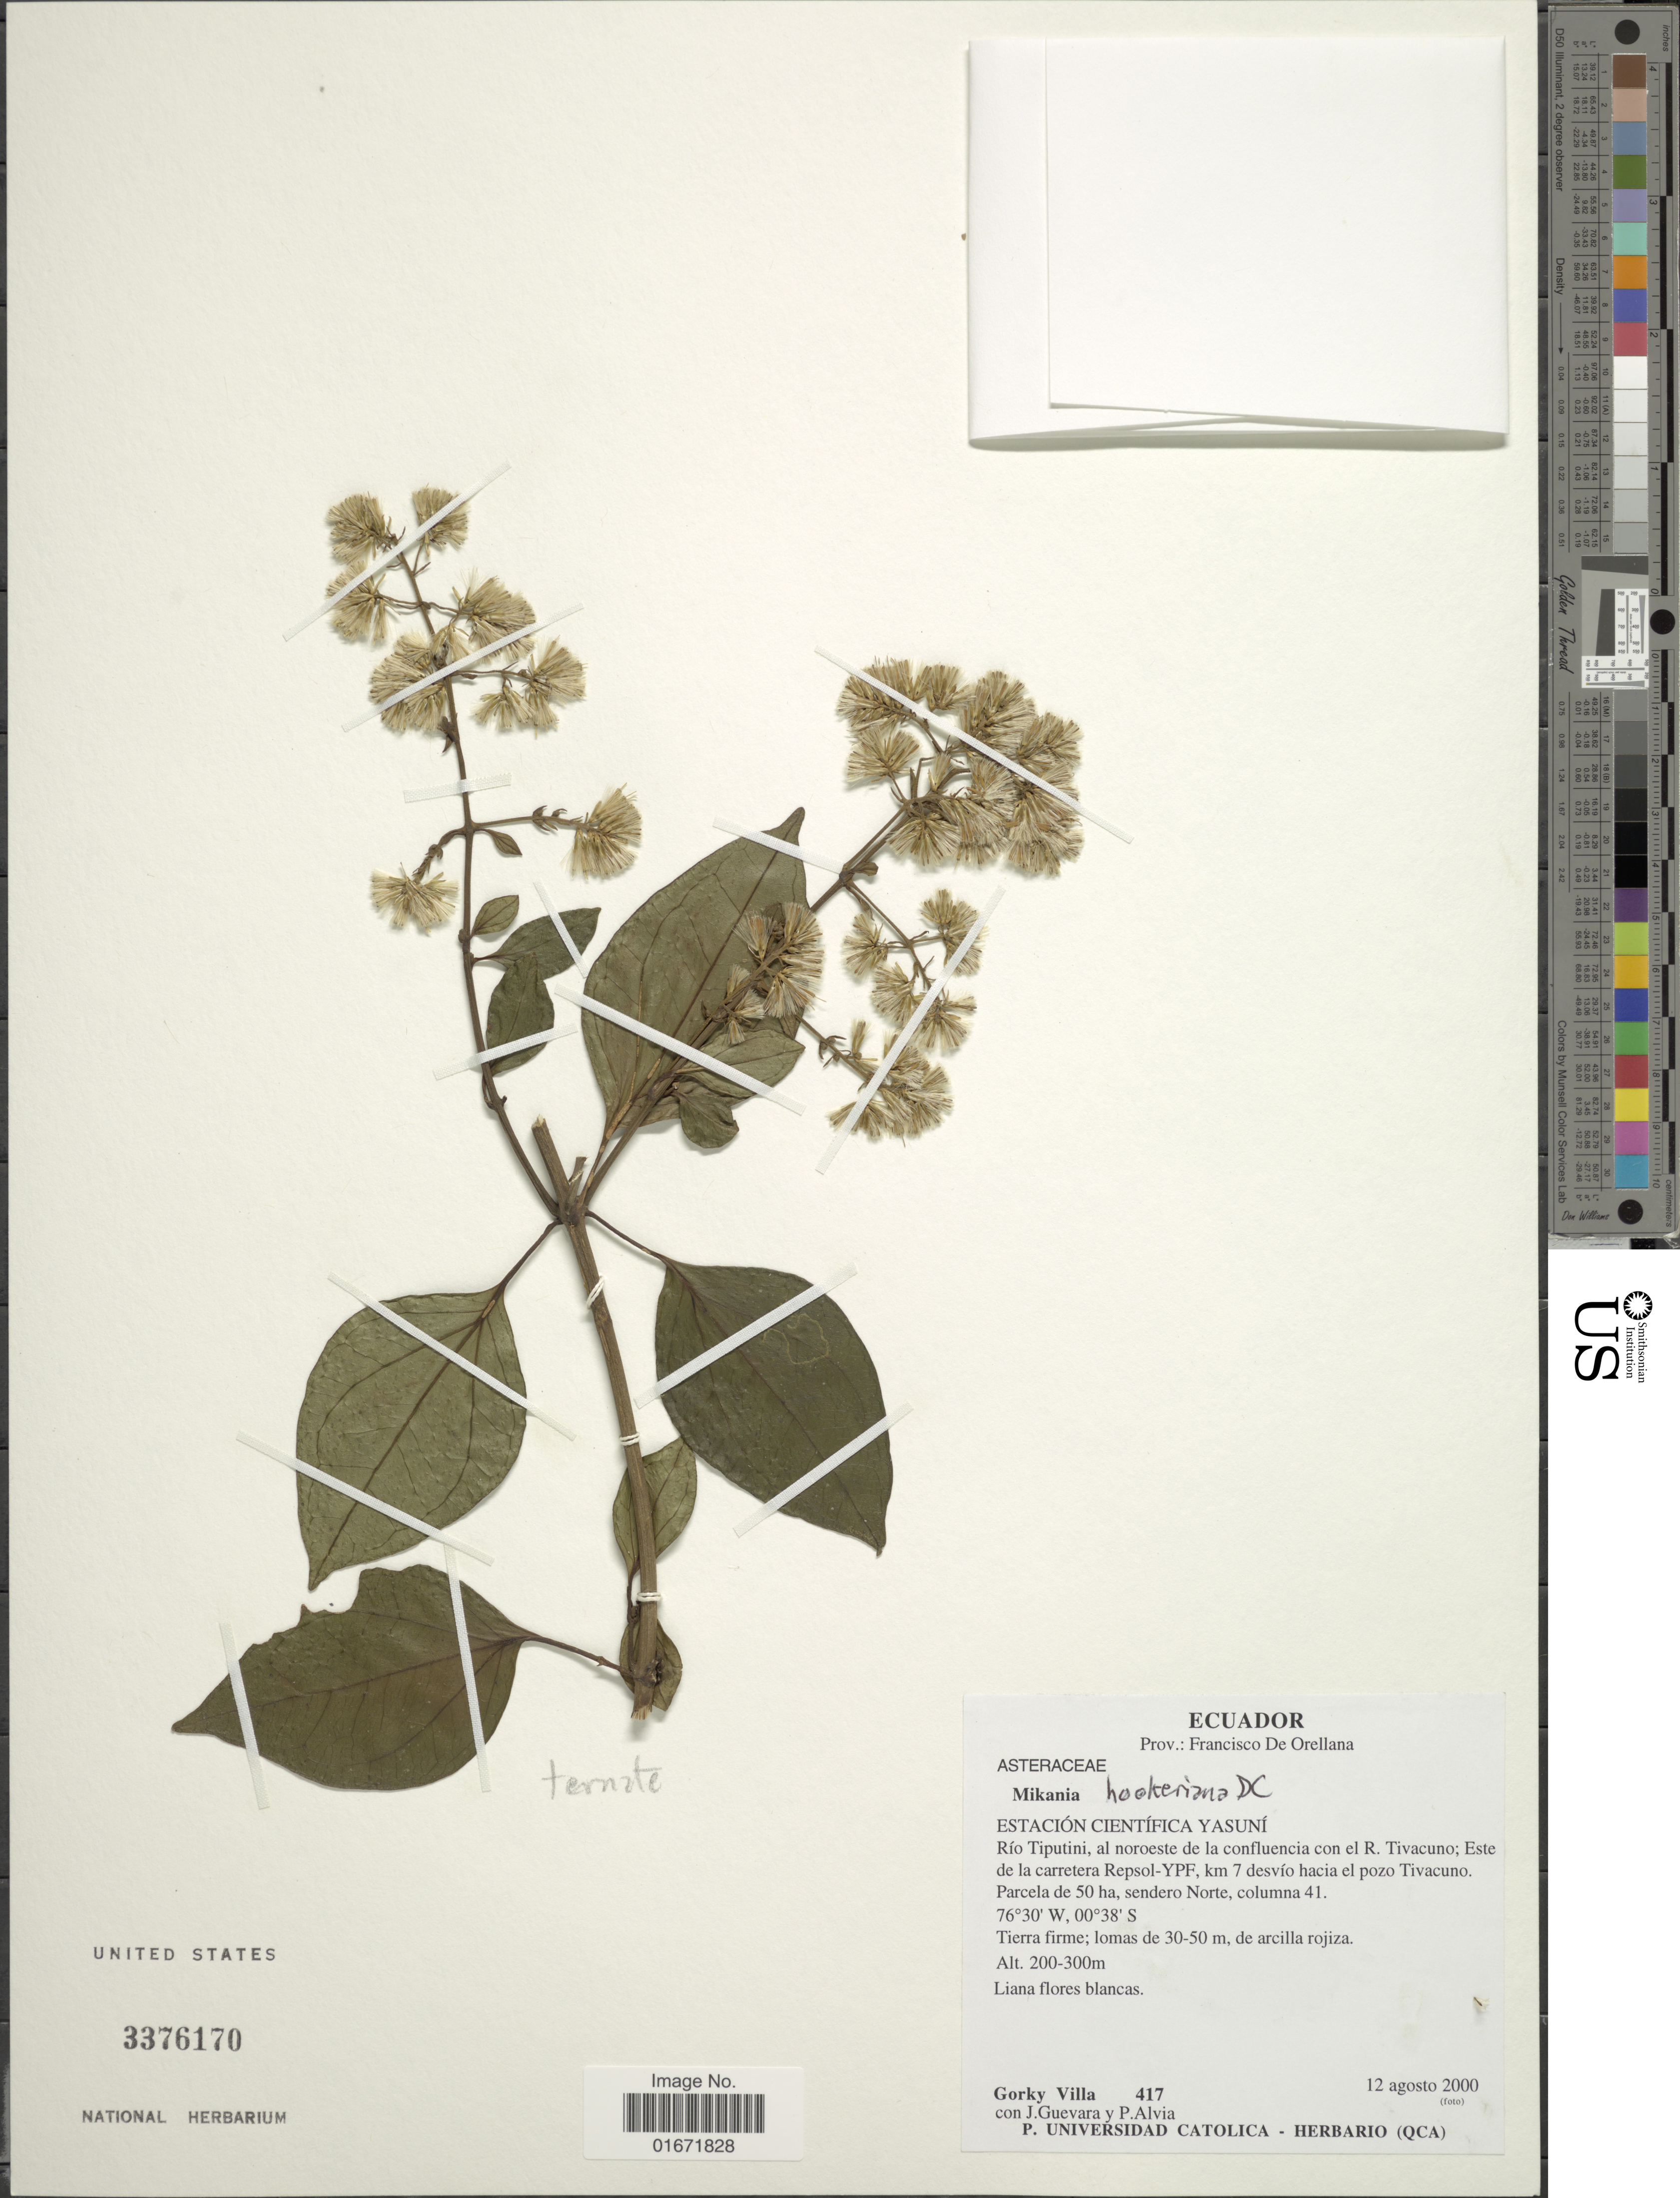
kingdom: Plantae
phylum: Tracheophyta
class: Magnoliopsida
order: Asterales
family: Asteraceae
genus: Mikania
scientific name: Mikania hookeriana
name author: DC.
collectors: G. Villa, J. Guevara & P. Alvia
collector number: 417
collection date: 2000-08-12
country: Ecuador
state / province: Orellana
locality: Prov.: Francisco De Orellana. Estación Científica Yasuní. Río Tiputini, al noroeste de la confluencia con el R. Tivacuno; Este de la carretera Repsol-YPF, km 7 desvío hacia el pozo Tivacuno. Parcela de 50 ha, sendero Norte, columna 41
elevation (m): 200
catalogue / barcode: US 3376170